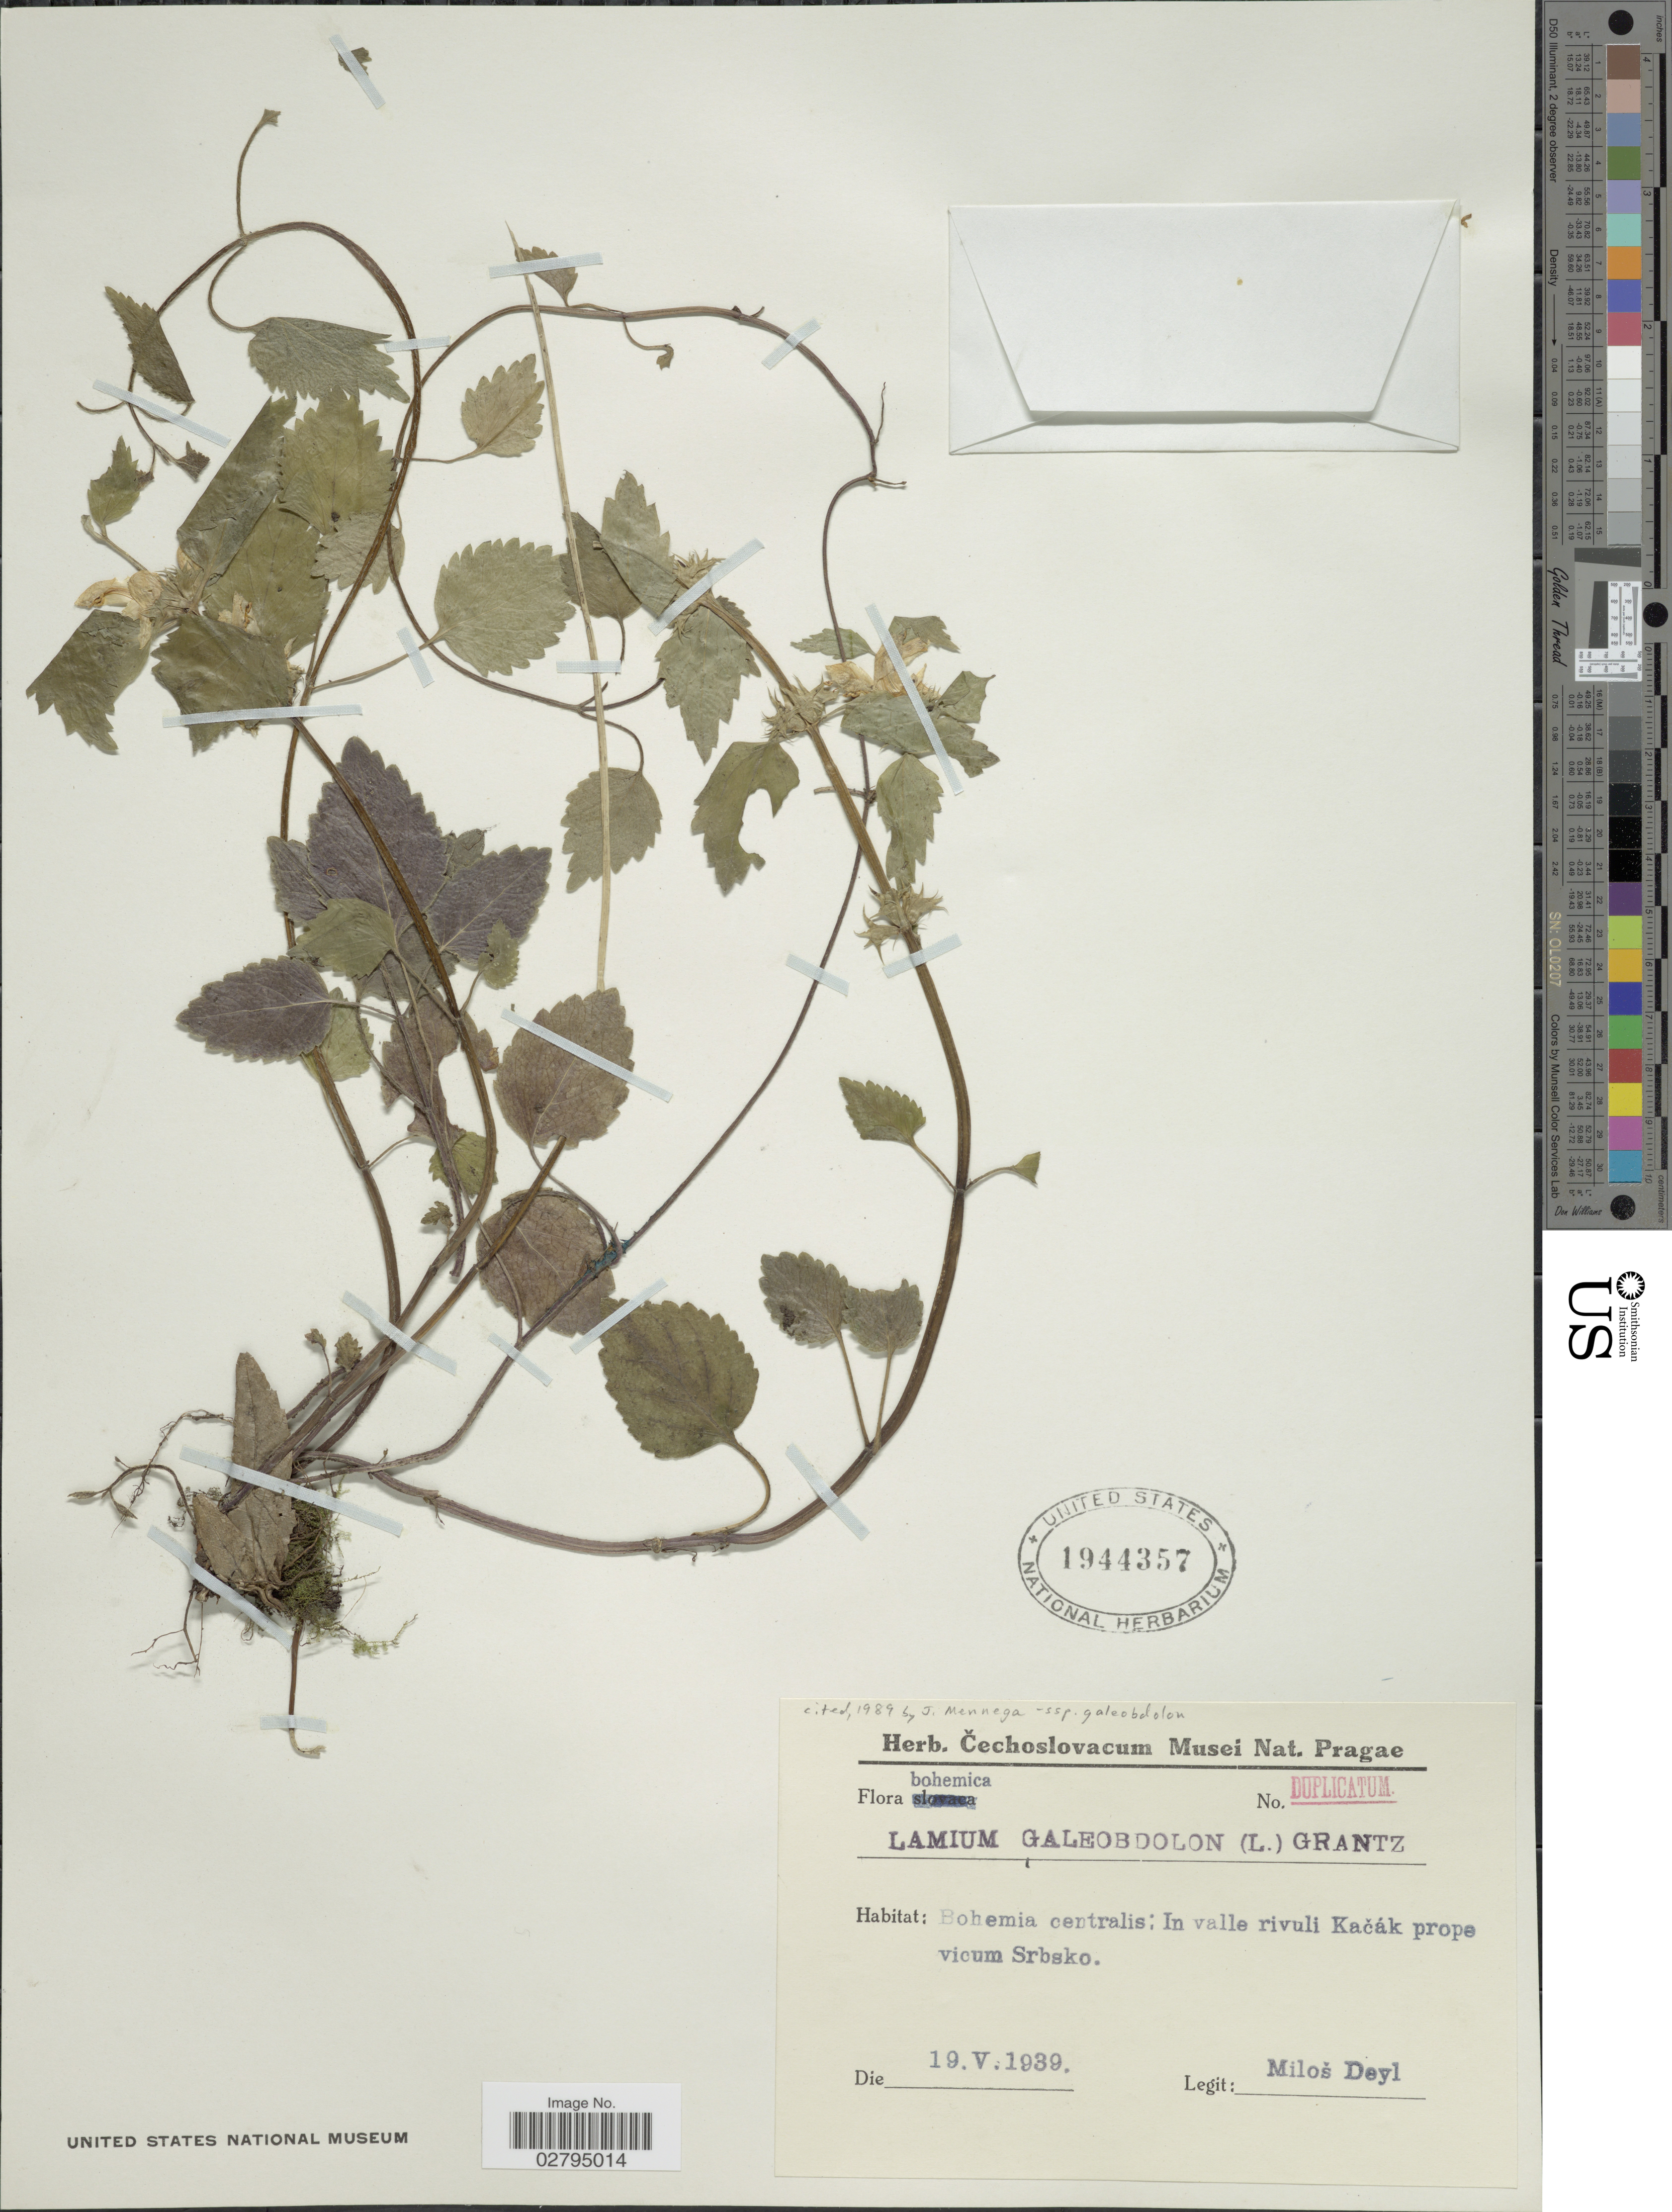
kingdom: Plantae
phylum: Tracheophyta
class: Magnoliopsida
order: Lamiales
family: Lamiaceae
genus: Lamium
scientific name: Lamium galeobdolon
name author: (L.) L.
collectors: M. Deyl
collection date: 1939-05-19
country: Czechia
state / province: Central Bohemian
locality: Bohemia centralis: In valle rivuli Kacák prope vicum Srbsko.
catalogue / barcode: US 1944357